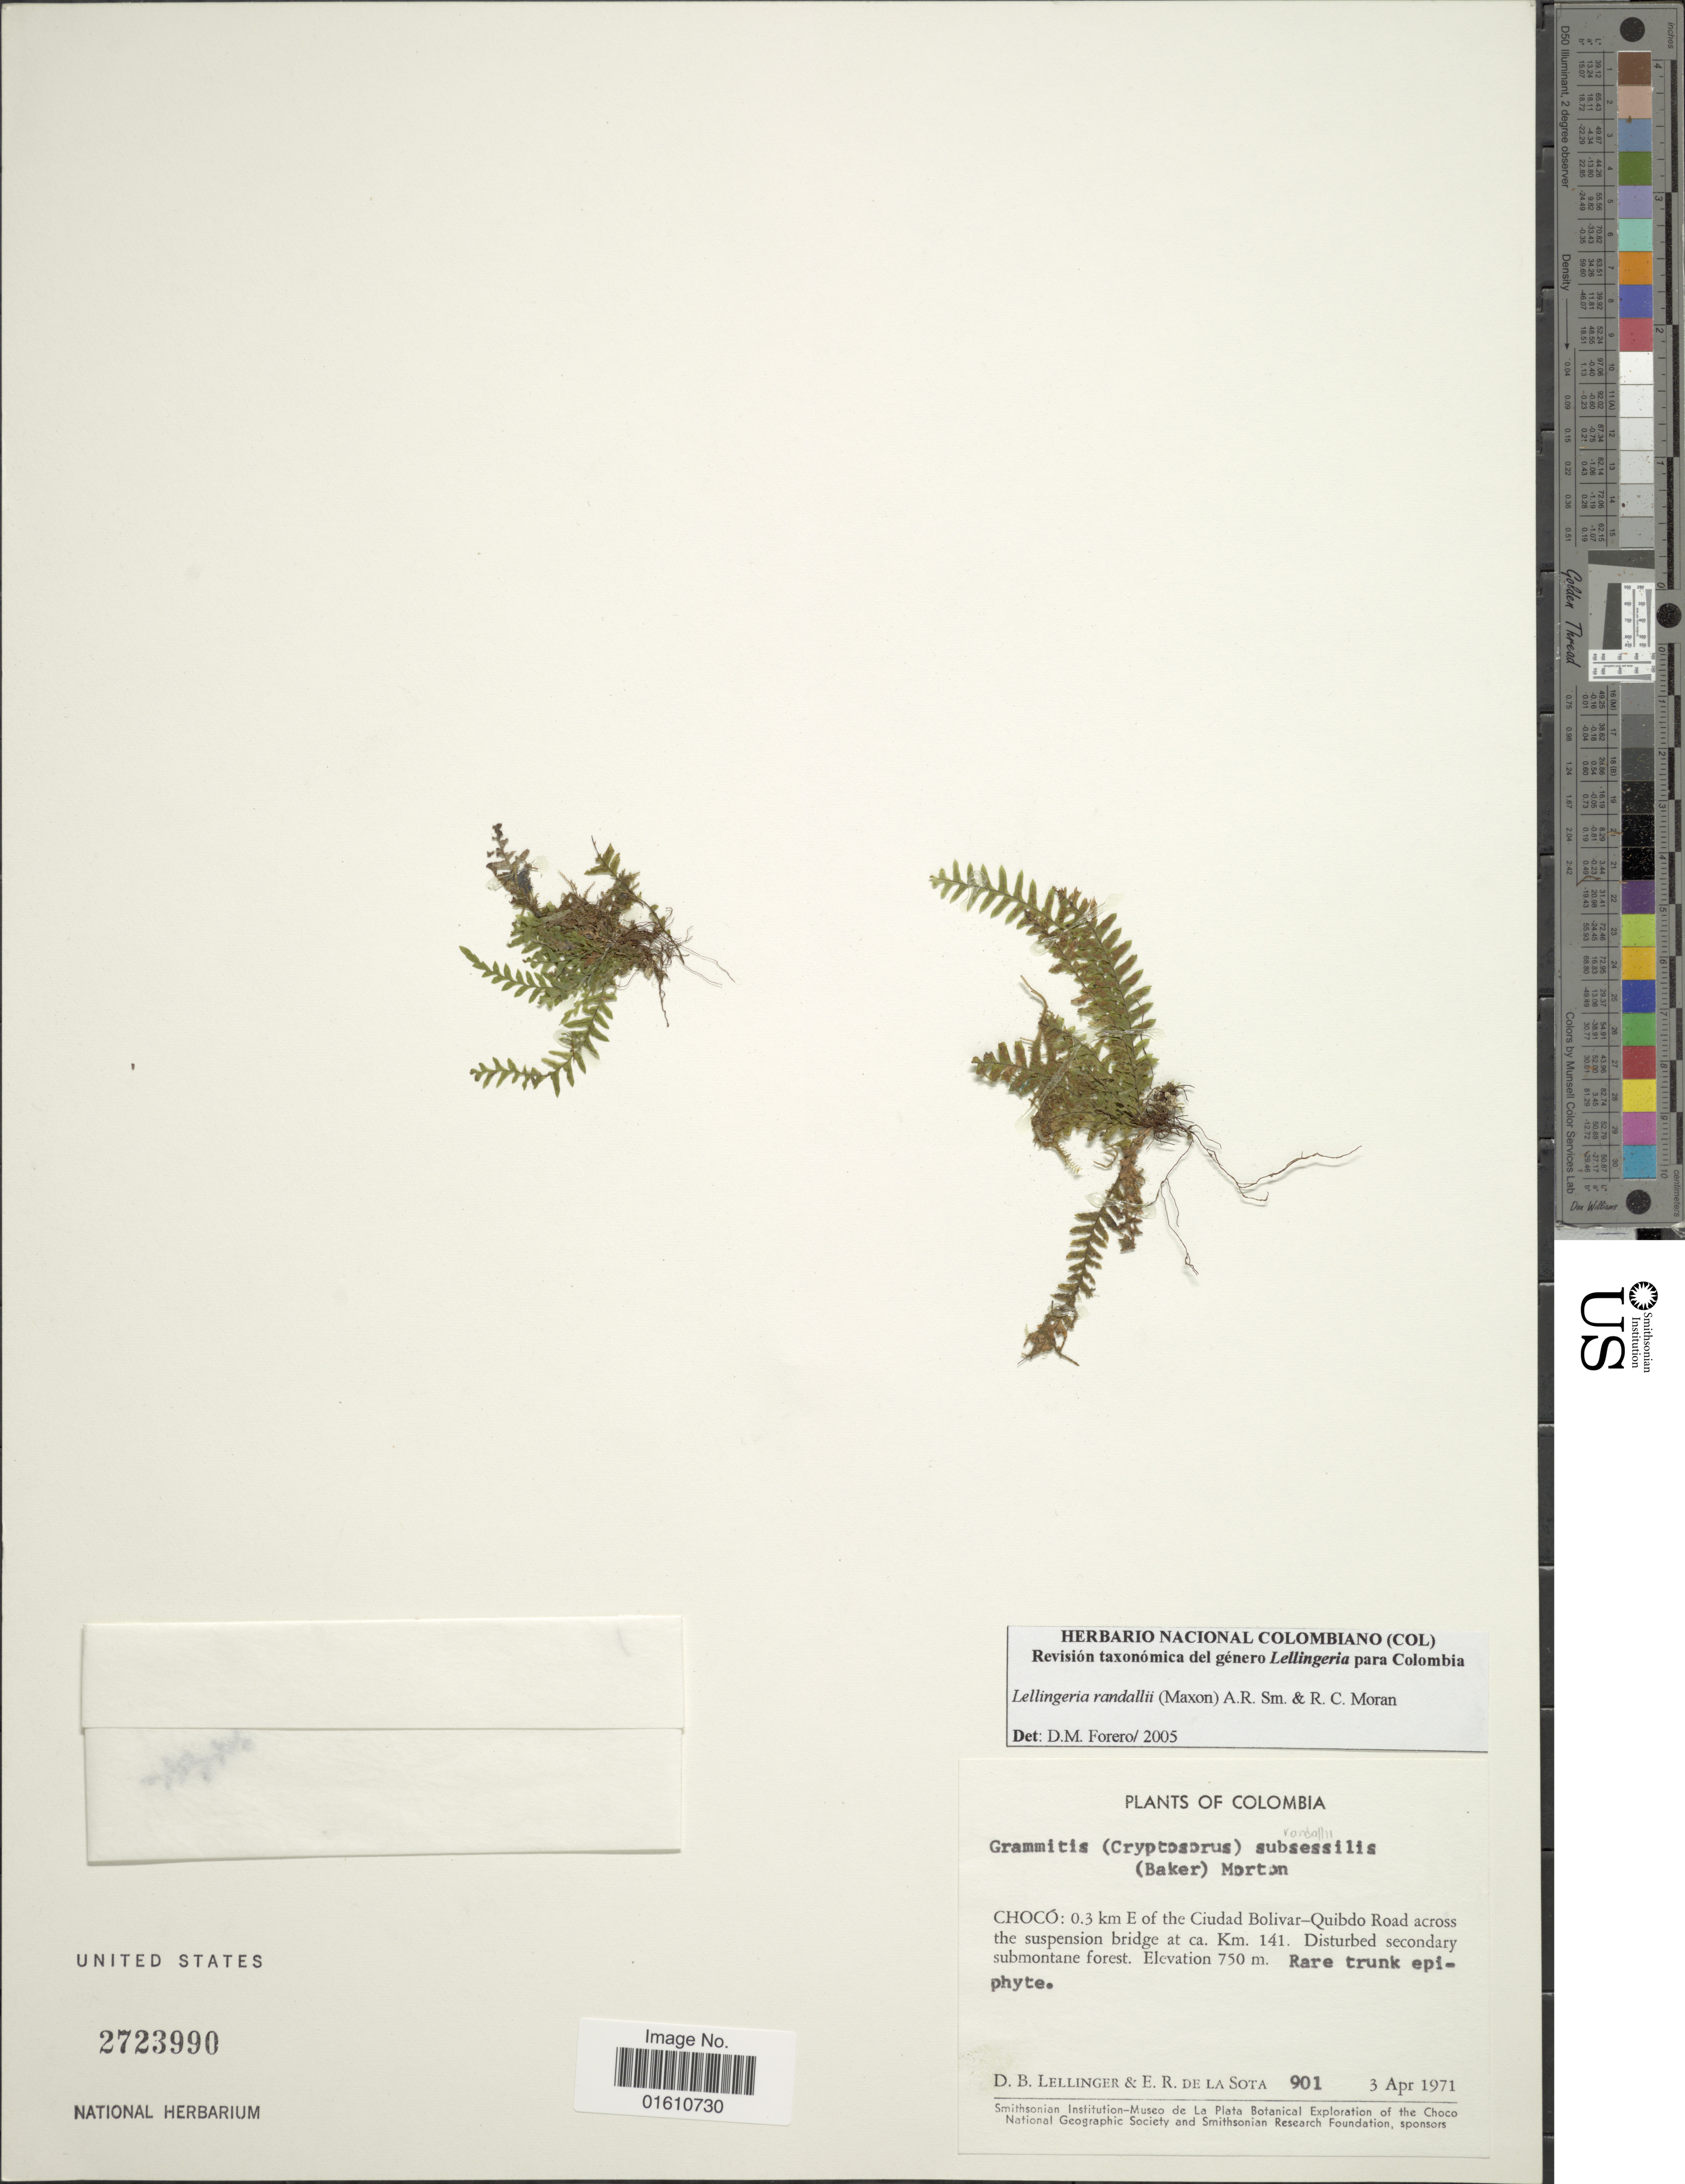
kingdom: Plantae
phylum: Tracheophyta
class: Polypodiopsida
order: Polypodiales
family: Polypodiaceae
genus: Lellingeria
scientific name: Lellingeria randallii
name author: (Maxon) A.R. Sm. & R.C. Moran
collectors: D. B. Lellinger & E. R. de la Sota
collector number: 901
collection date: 1971-04-03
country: Colombia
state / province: Chocó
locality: Choco: 0.3 km E of the Ciudad Bolivar-Quibdo Road across the suspension bridge at ca. Km. 141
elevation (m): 750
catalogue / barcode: US 2723990